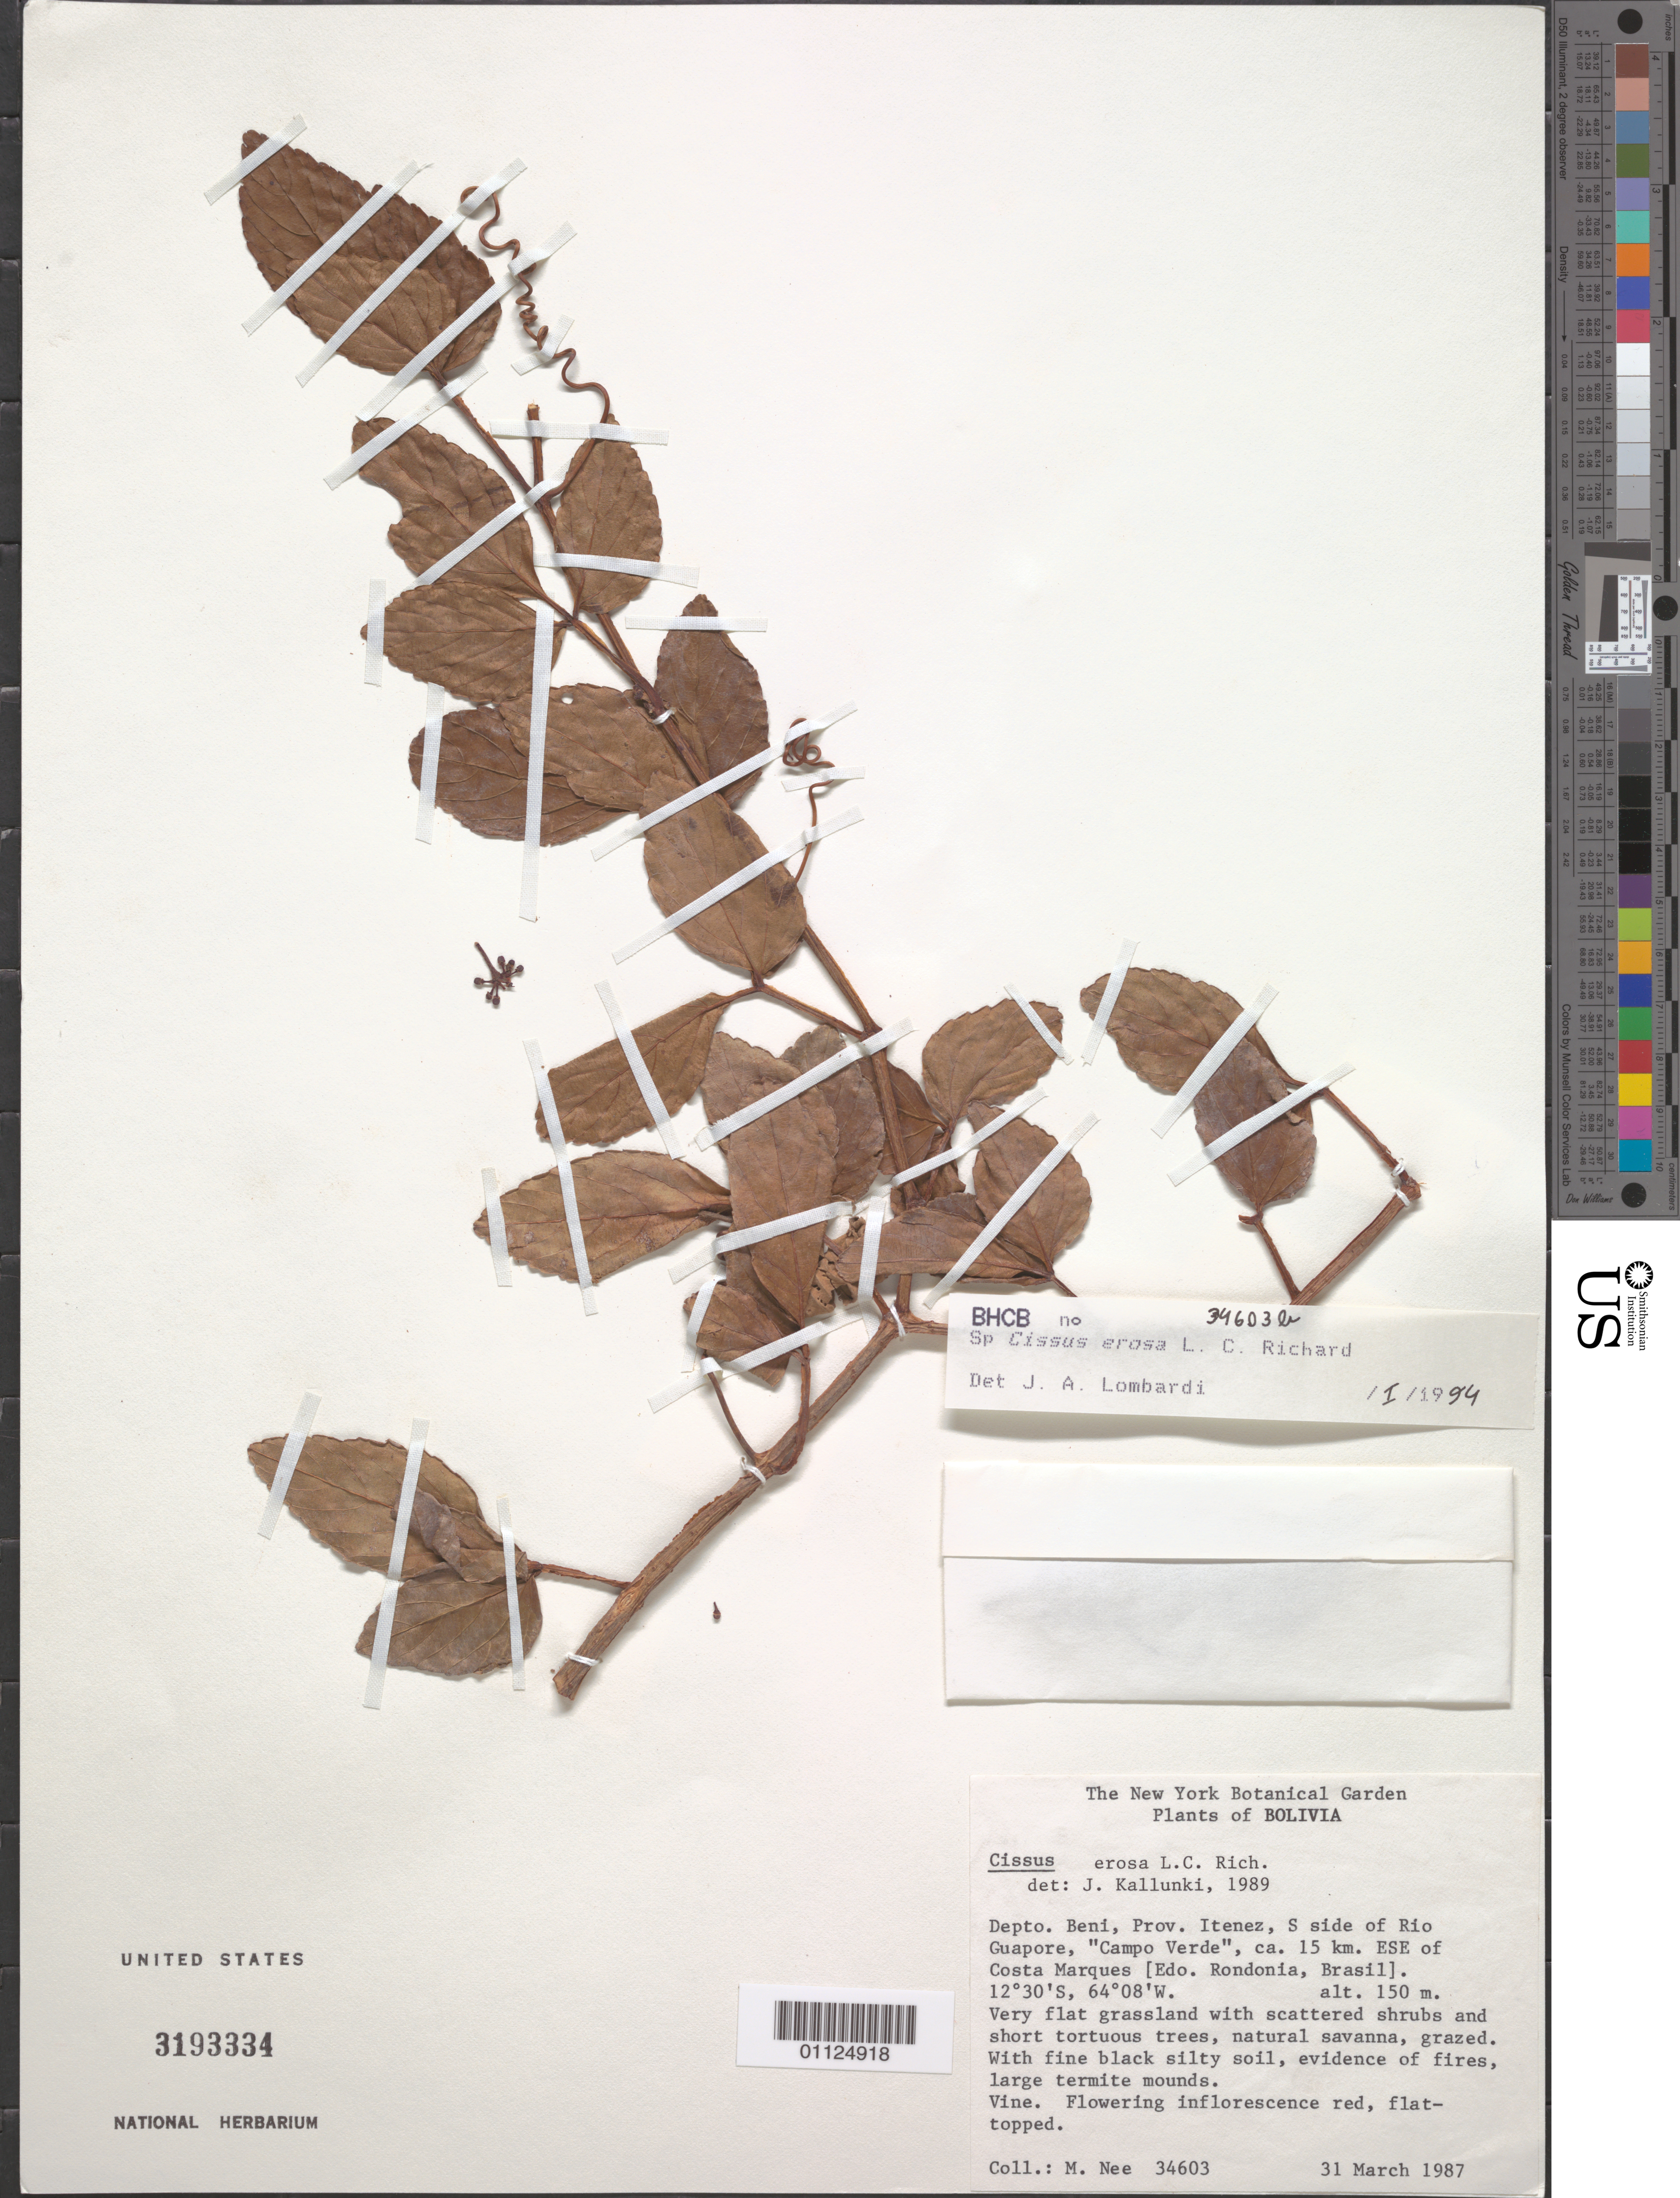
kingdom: Plantae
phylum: Tracheophyta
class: Magnoliopsida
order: Vitales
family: Vitaceae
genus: Cissus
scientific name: Cissus erosa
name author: Rich.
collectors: M. Nee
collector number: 34603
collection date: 1987-03-31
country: Bolivia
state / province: Beni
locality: Prov. Itenez, S side of Rio Guapore, "Campo Verde", ca. 15 km ESE of Costa Marques.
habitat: Very flat grassland with scattered shrubs and short tortuous trees, natural savanna, grazed. With fine black silty soil, evidence of fires, large termite mounds. Vine.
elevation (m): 150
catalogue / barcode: US 3193334